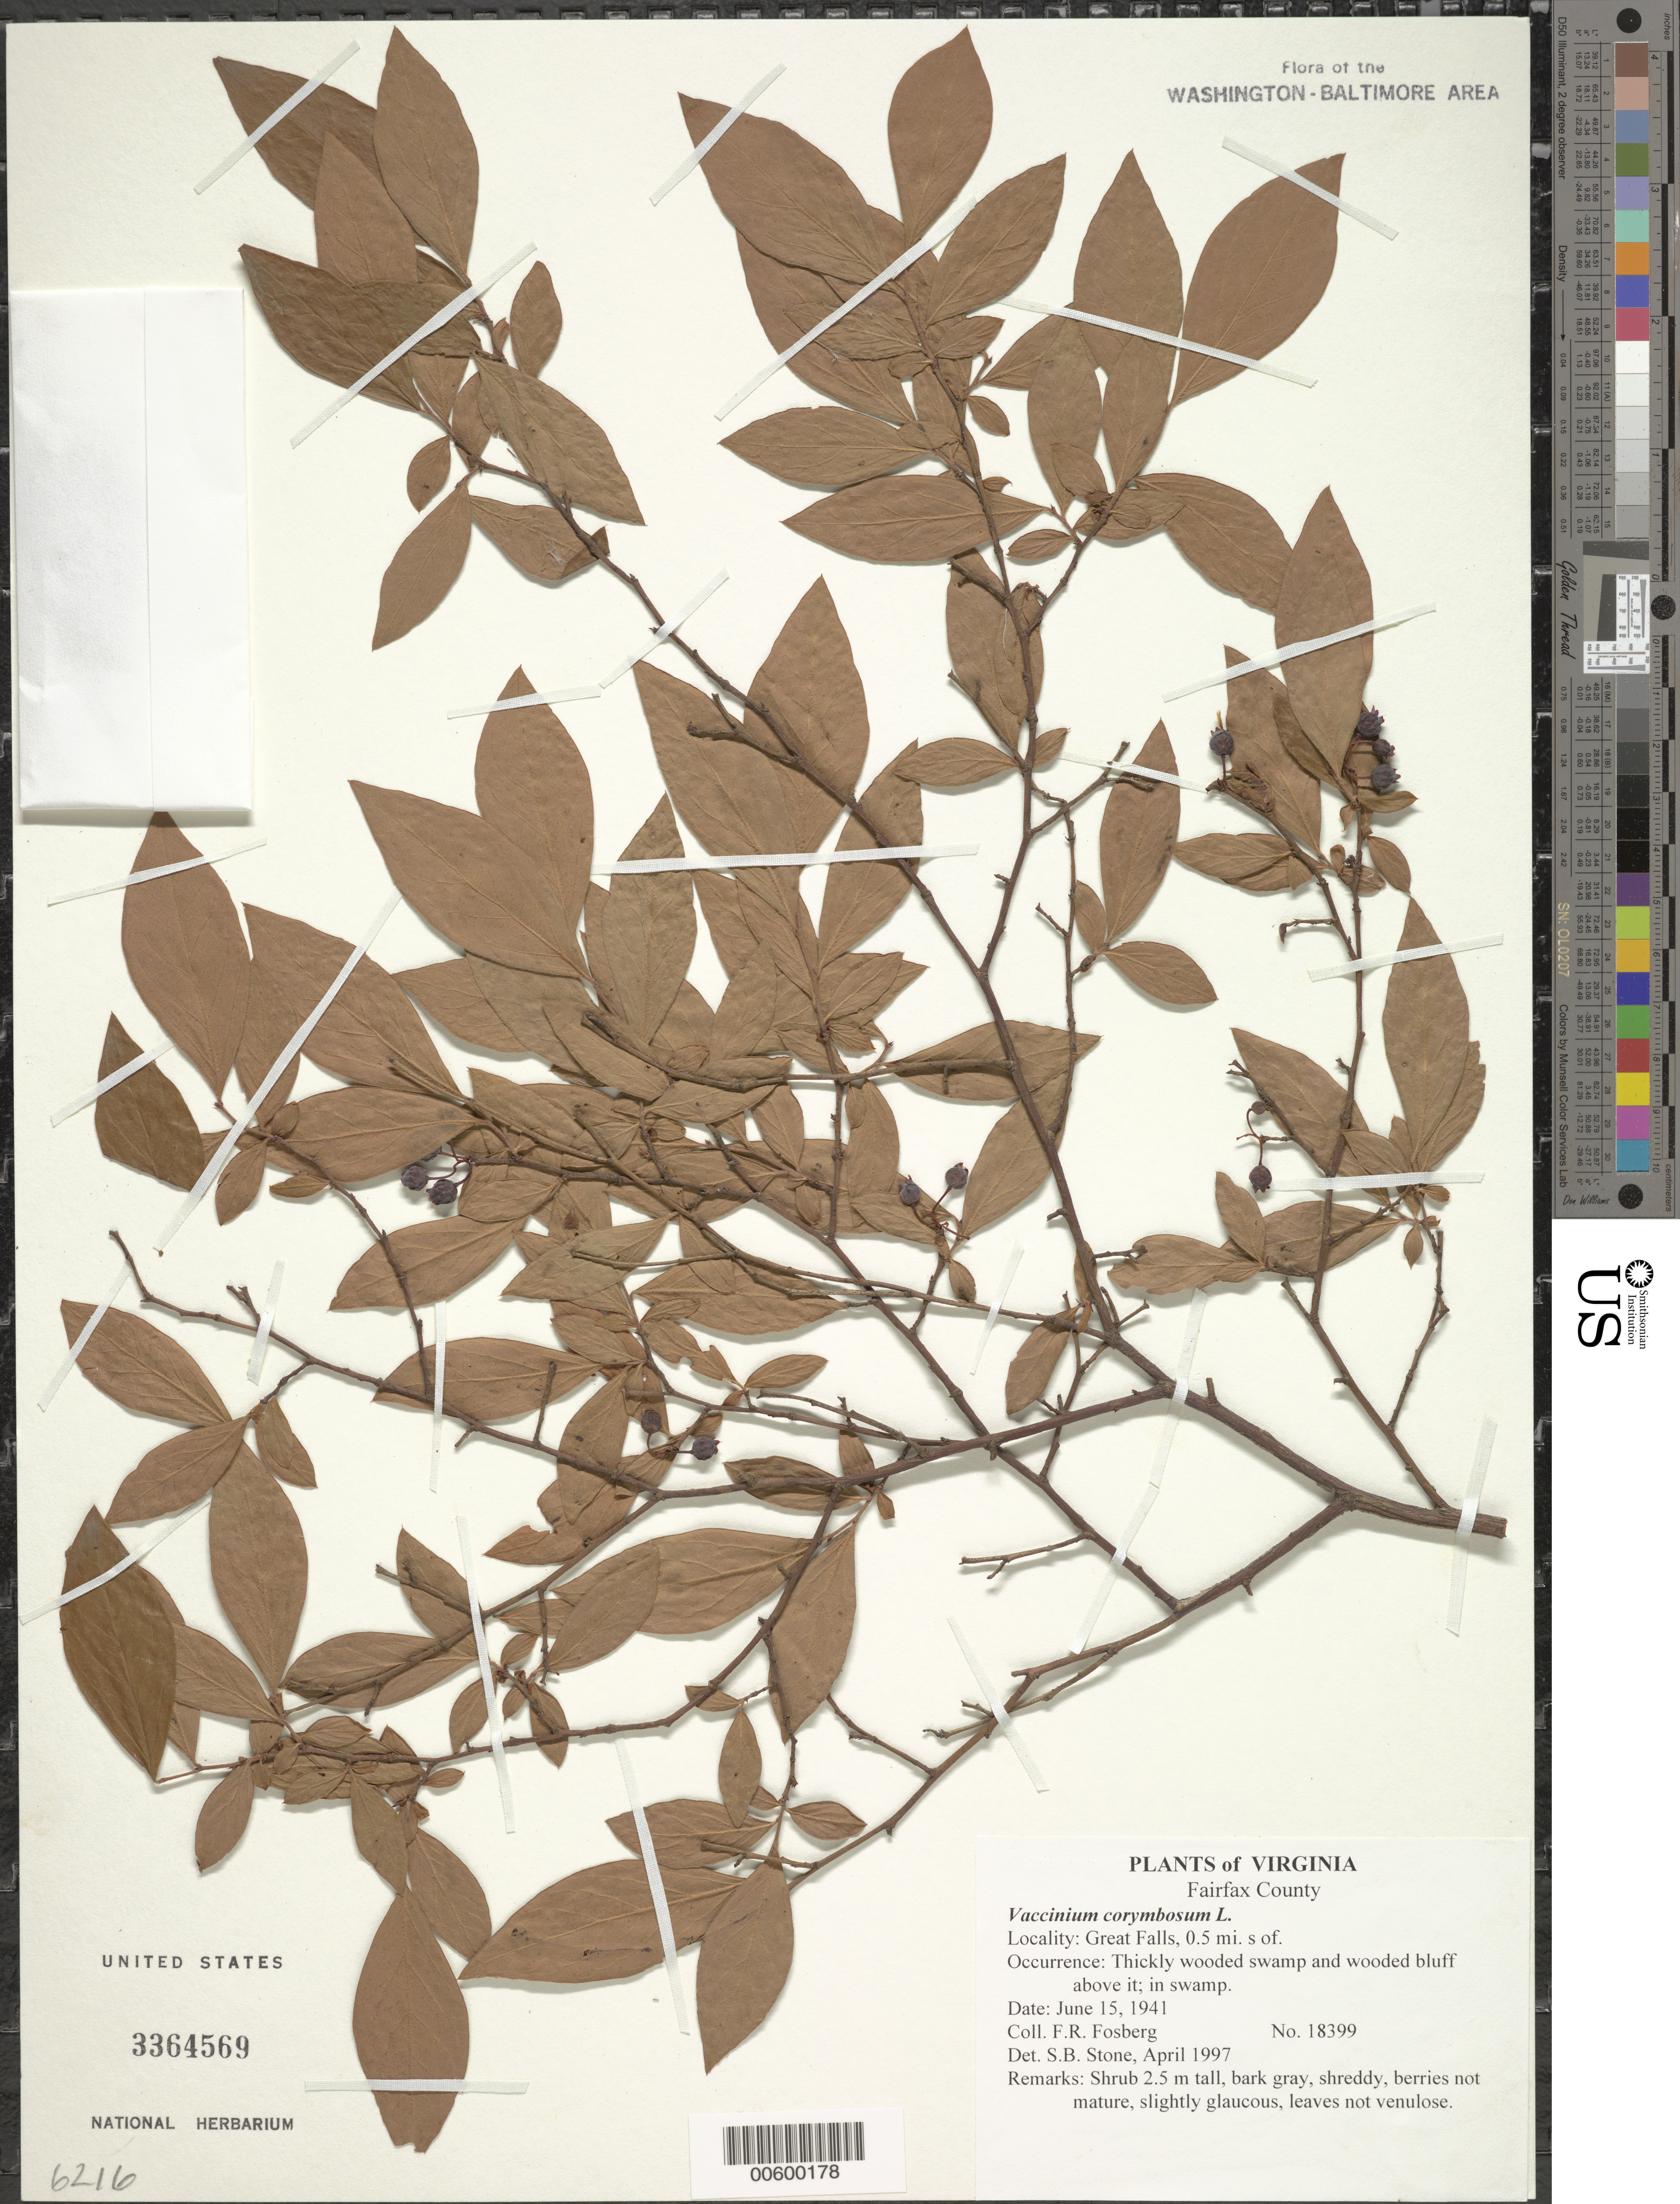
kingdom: Plantae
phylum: Tracheophyta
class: Magnoliopsida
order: Ericales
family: Ericaceae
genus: Vaccinium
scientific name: Vaccinium corymbosum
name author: L.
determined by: Stone, S. B.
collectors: F. R. Fosberg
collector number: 18399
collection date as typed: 15 Jun 1941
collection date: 1941-06-15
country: United States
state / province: Virginia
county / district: Fairfax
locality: Great Falls, 0.5 mi. S of.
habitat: Thickly wooded swamp and wooded bluff above it; in swamp.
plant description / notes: Common name: High Bush Blueberry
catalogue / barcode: US 3364569